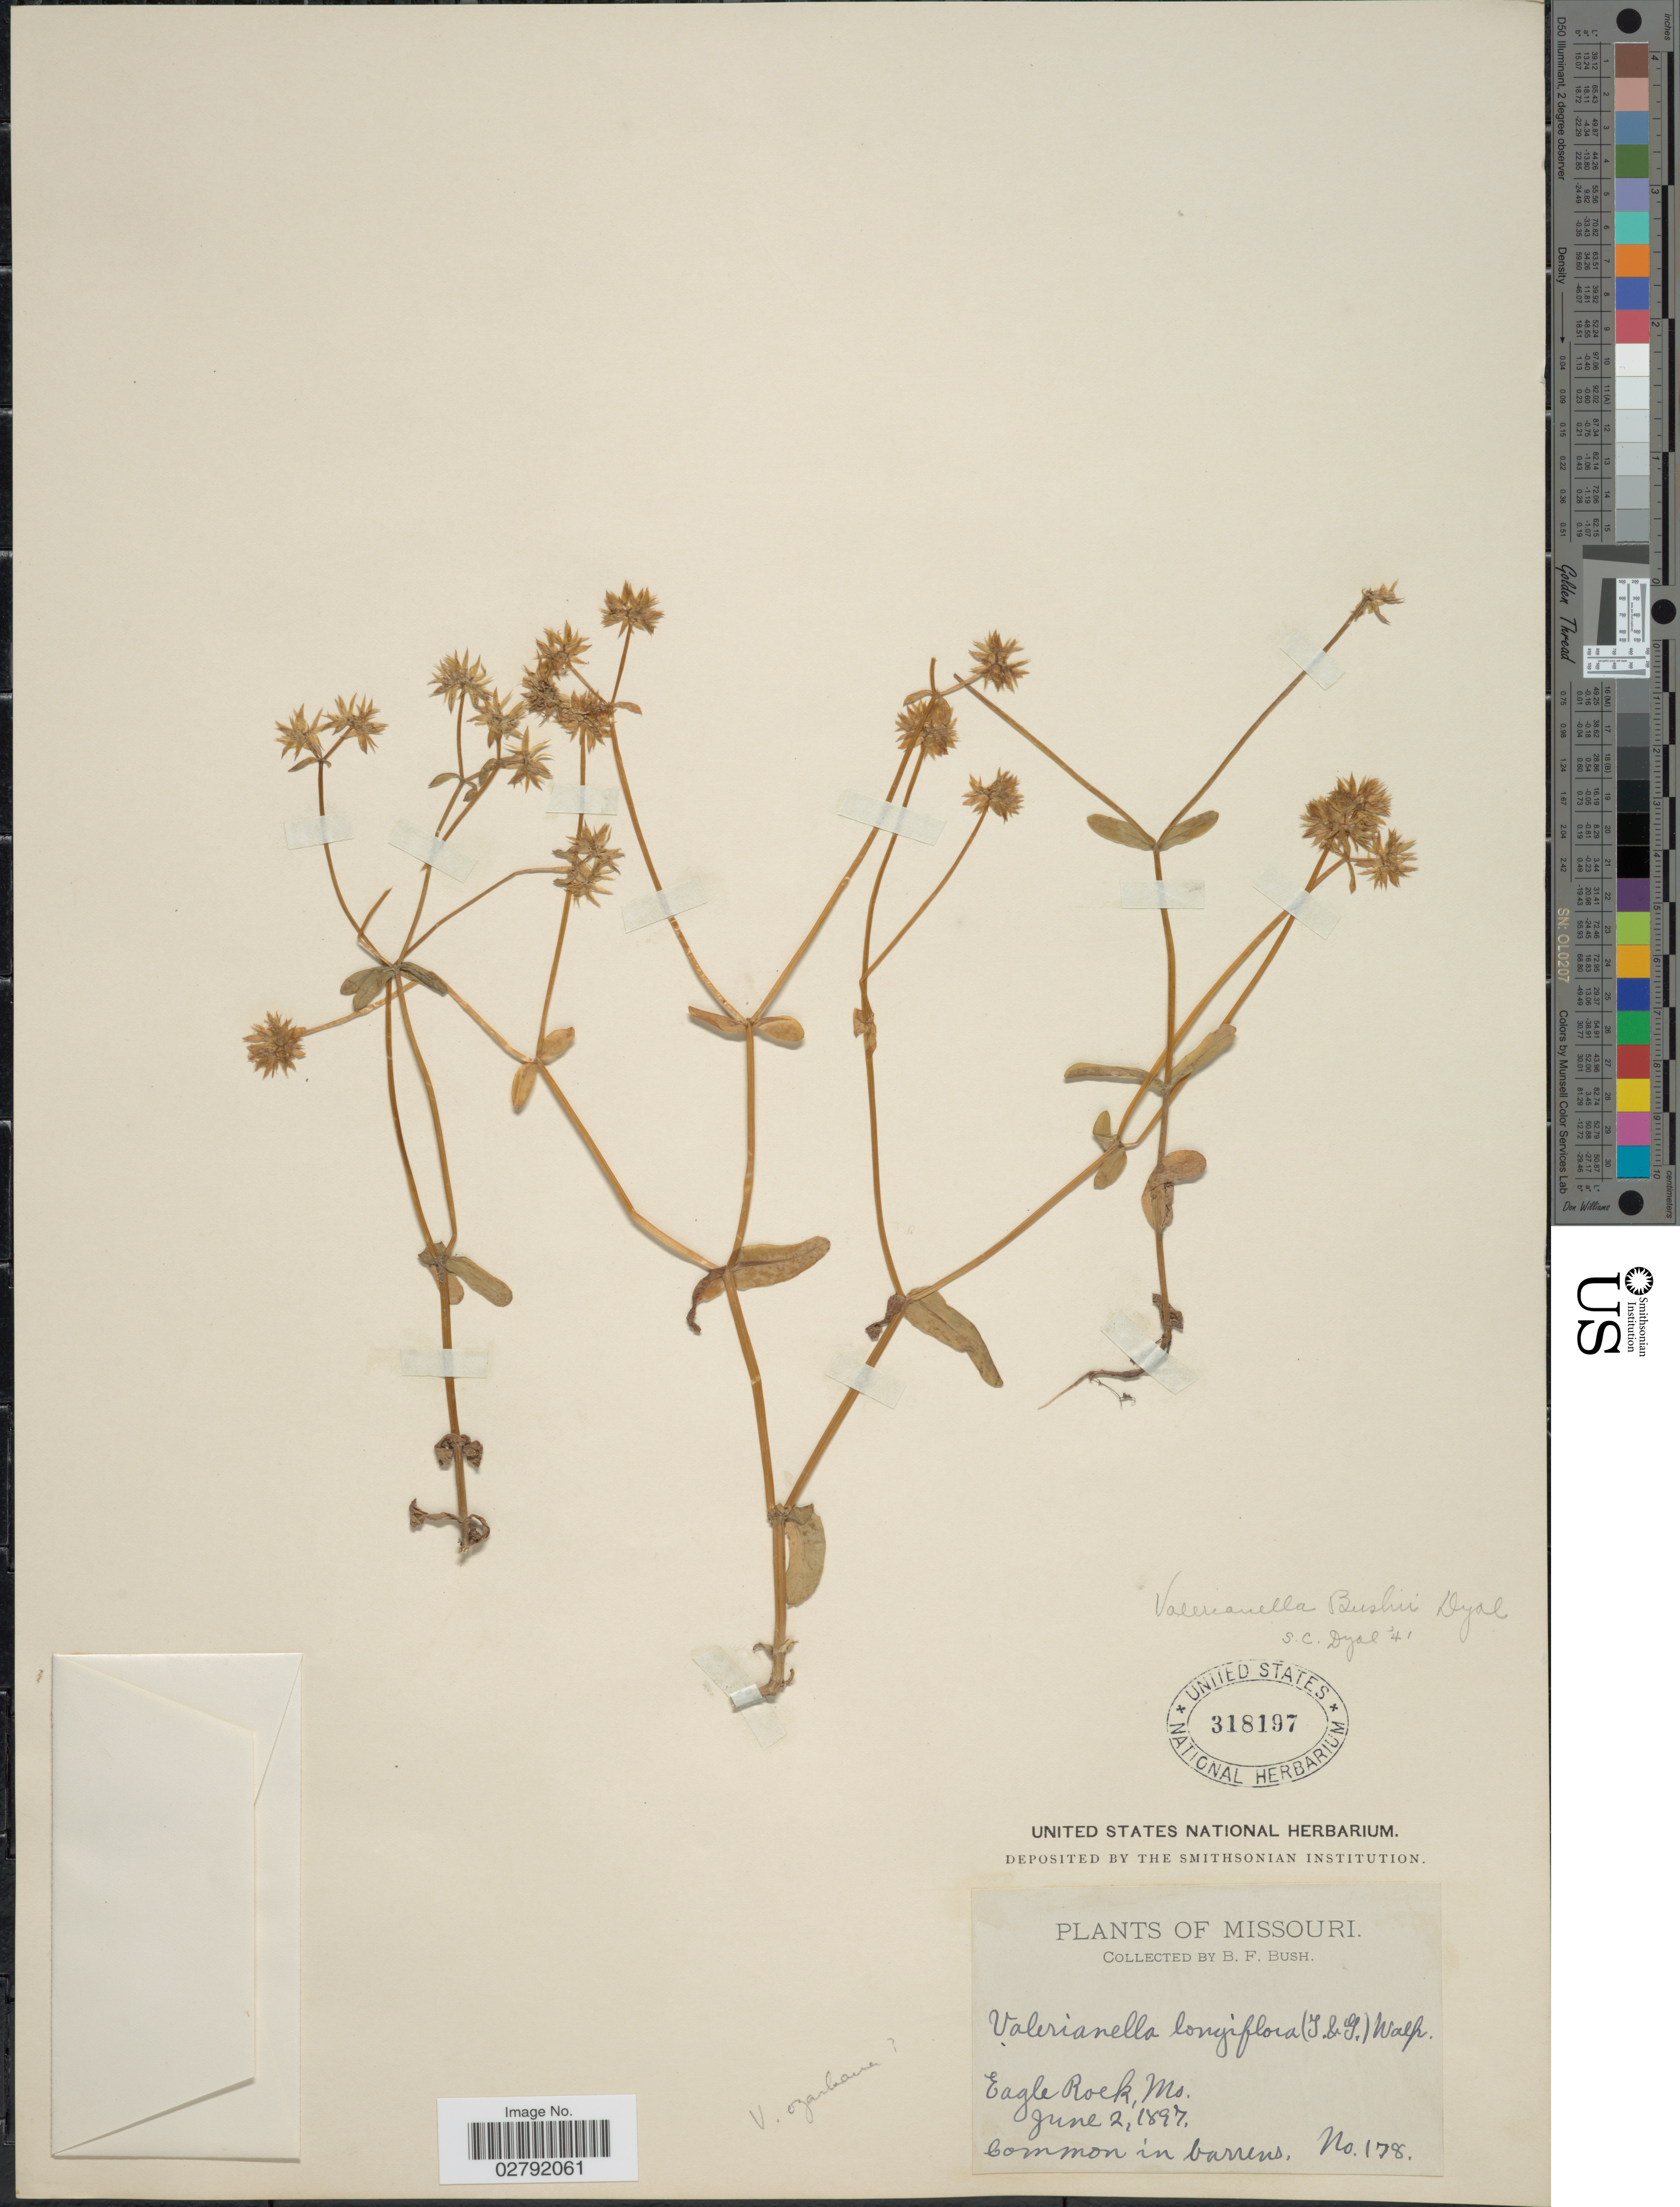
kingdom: Plantae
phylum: Tracheophyta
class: Magnoliopsida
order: Dipsacales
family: Caprifoliaceae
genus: Valerianella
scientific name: Valerianella bushii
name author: Dyal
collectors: B. F. Bush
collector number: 178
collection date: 1897-06-02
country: United States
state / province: Missouri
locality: Eagle Rock.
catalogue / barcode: US 318197